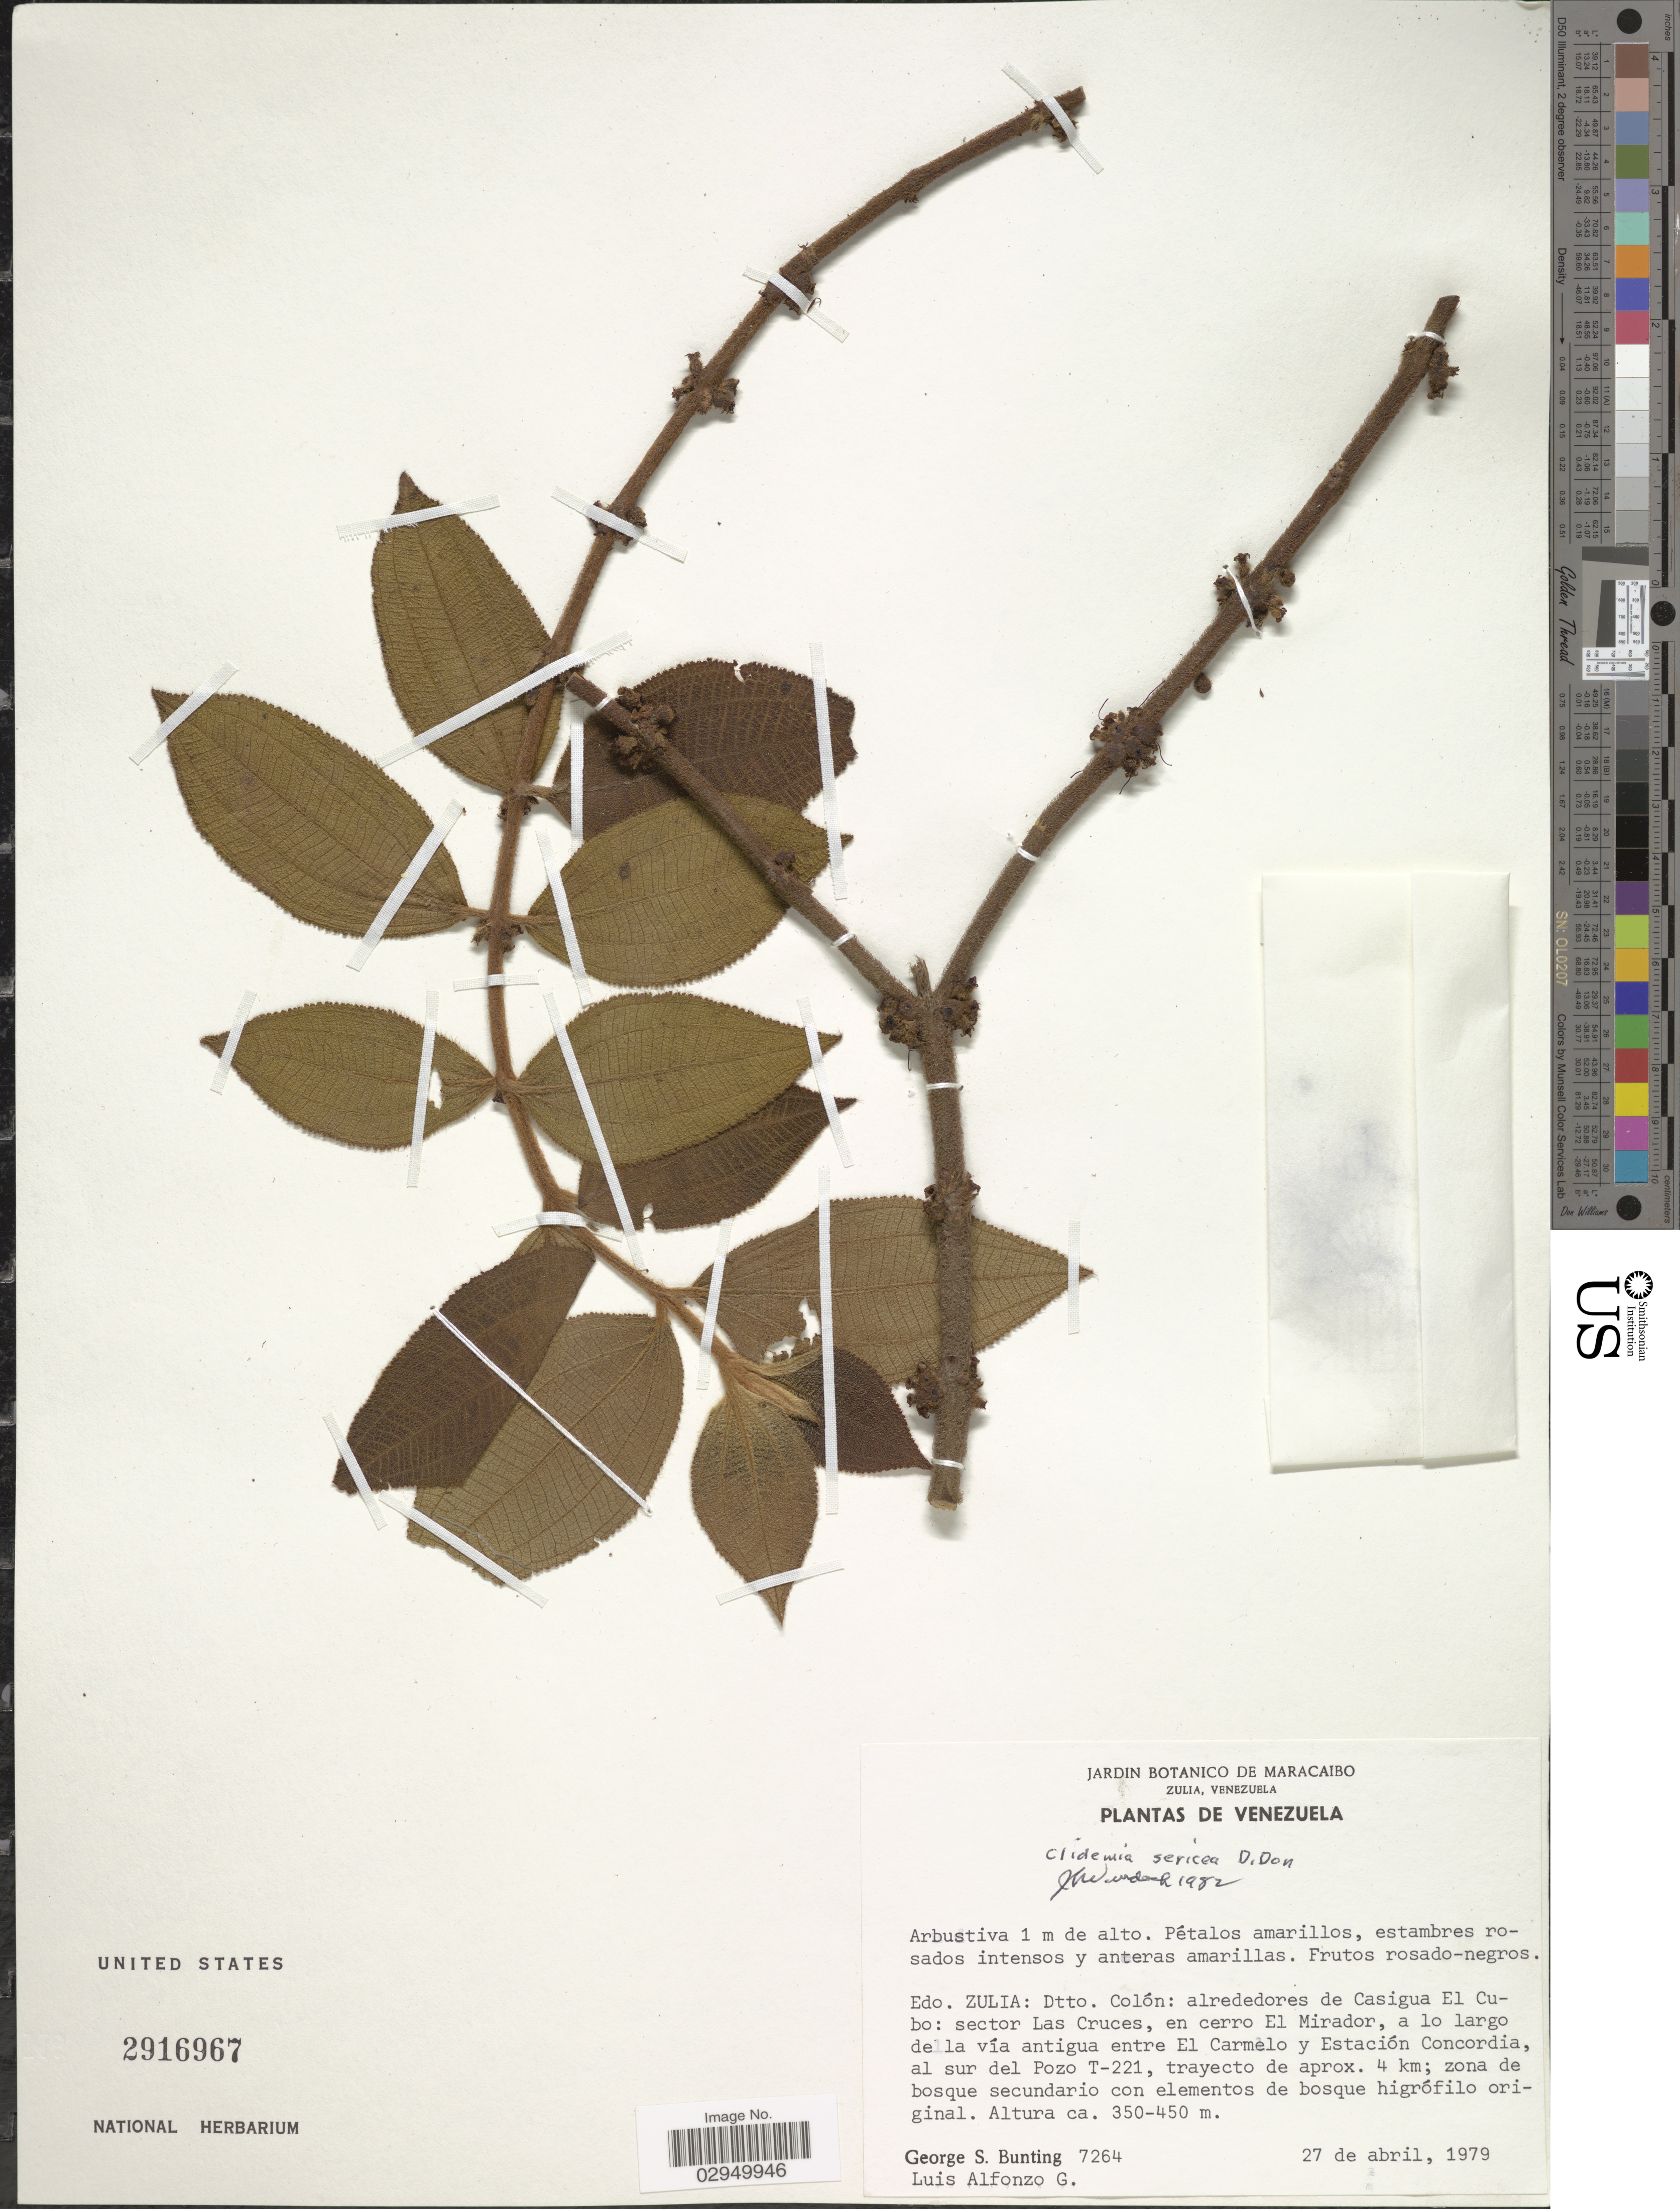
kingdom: Plantae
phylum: Tracheophyta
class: Magnoliopsida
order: Myrtales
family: Melastomataceae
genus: Clidemia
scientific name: Clidemia rubra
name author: (Aubl.) Mart.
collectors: G. S. Bunting & L. Alfonzo G.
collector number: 7264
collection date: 1979-04-27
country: Venezuela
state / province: Zulia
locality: Dtto. Colón: alrededores de Casigua El Cubo: sector Las Cruces, en cerro El Mirador, a lo laro de la vía anitgua entre El Carmelo y Estación Concordia, al sur del Pozo T-221m trayecto de aprox. 4 km.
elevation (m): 350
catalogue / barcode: US 2916967